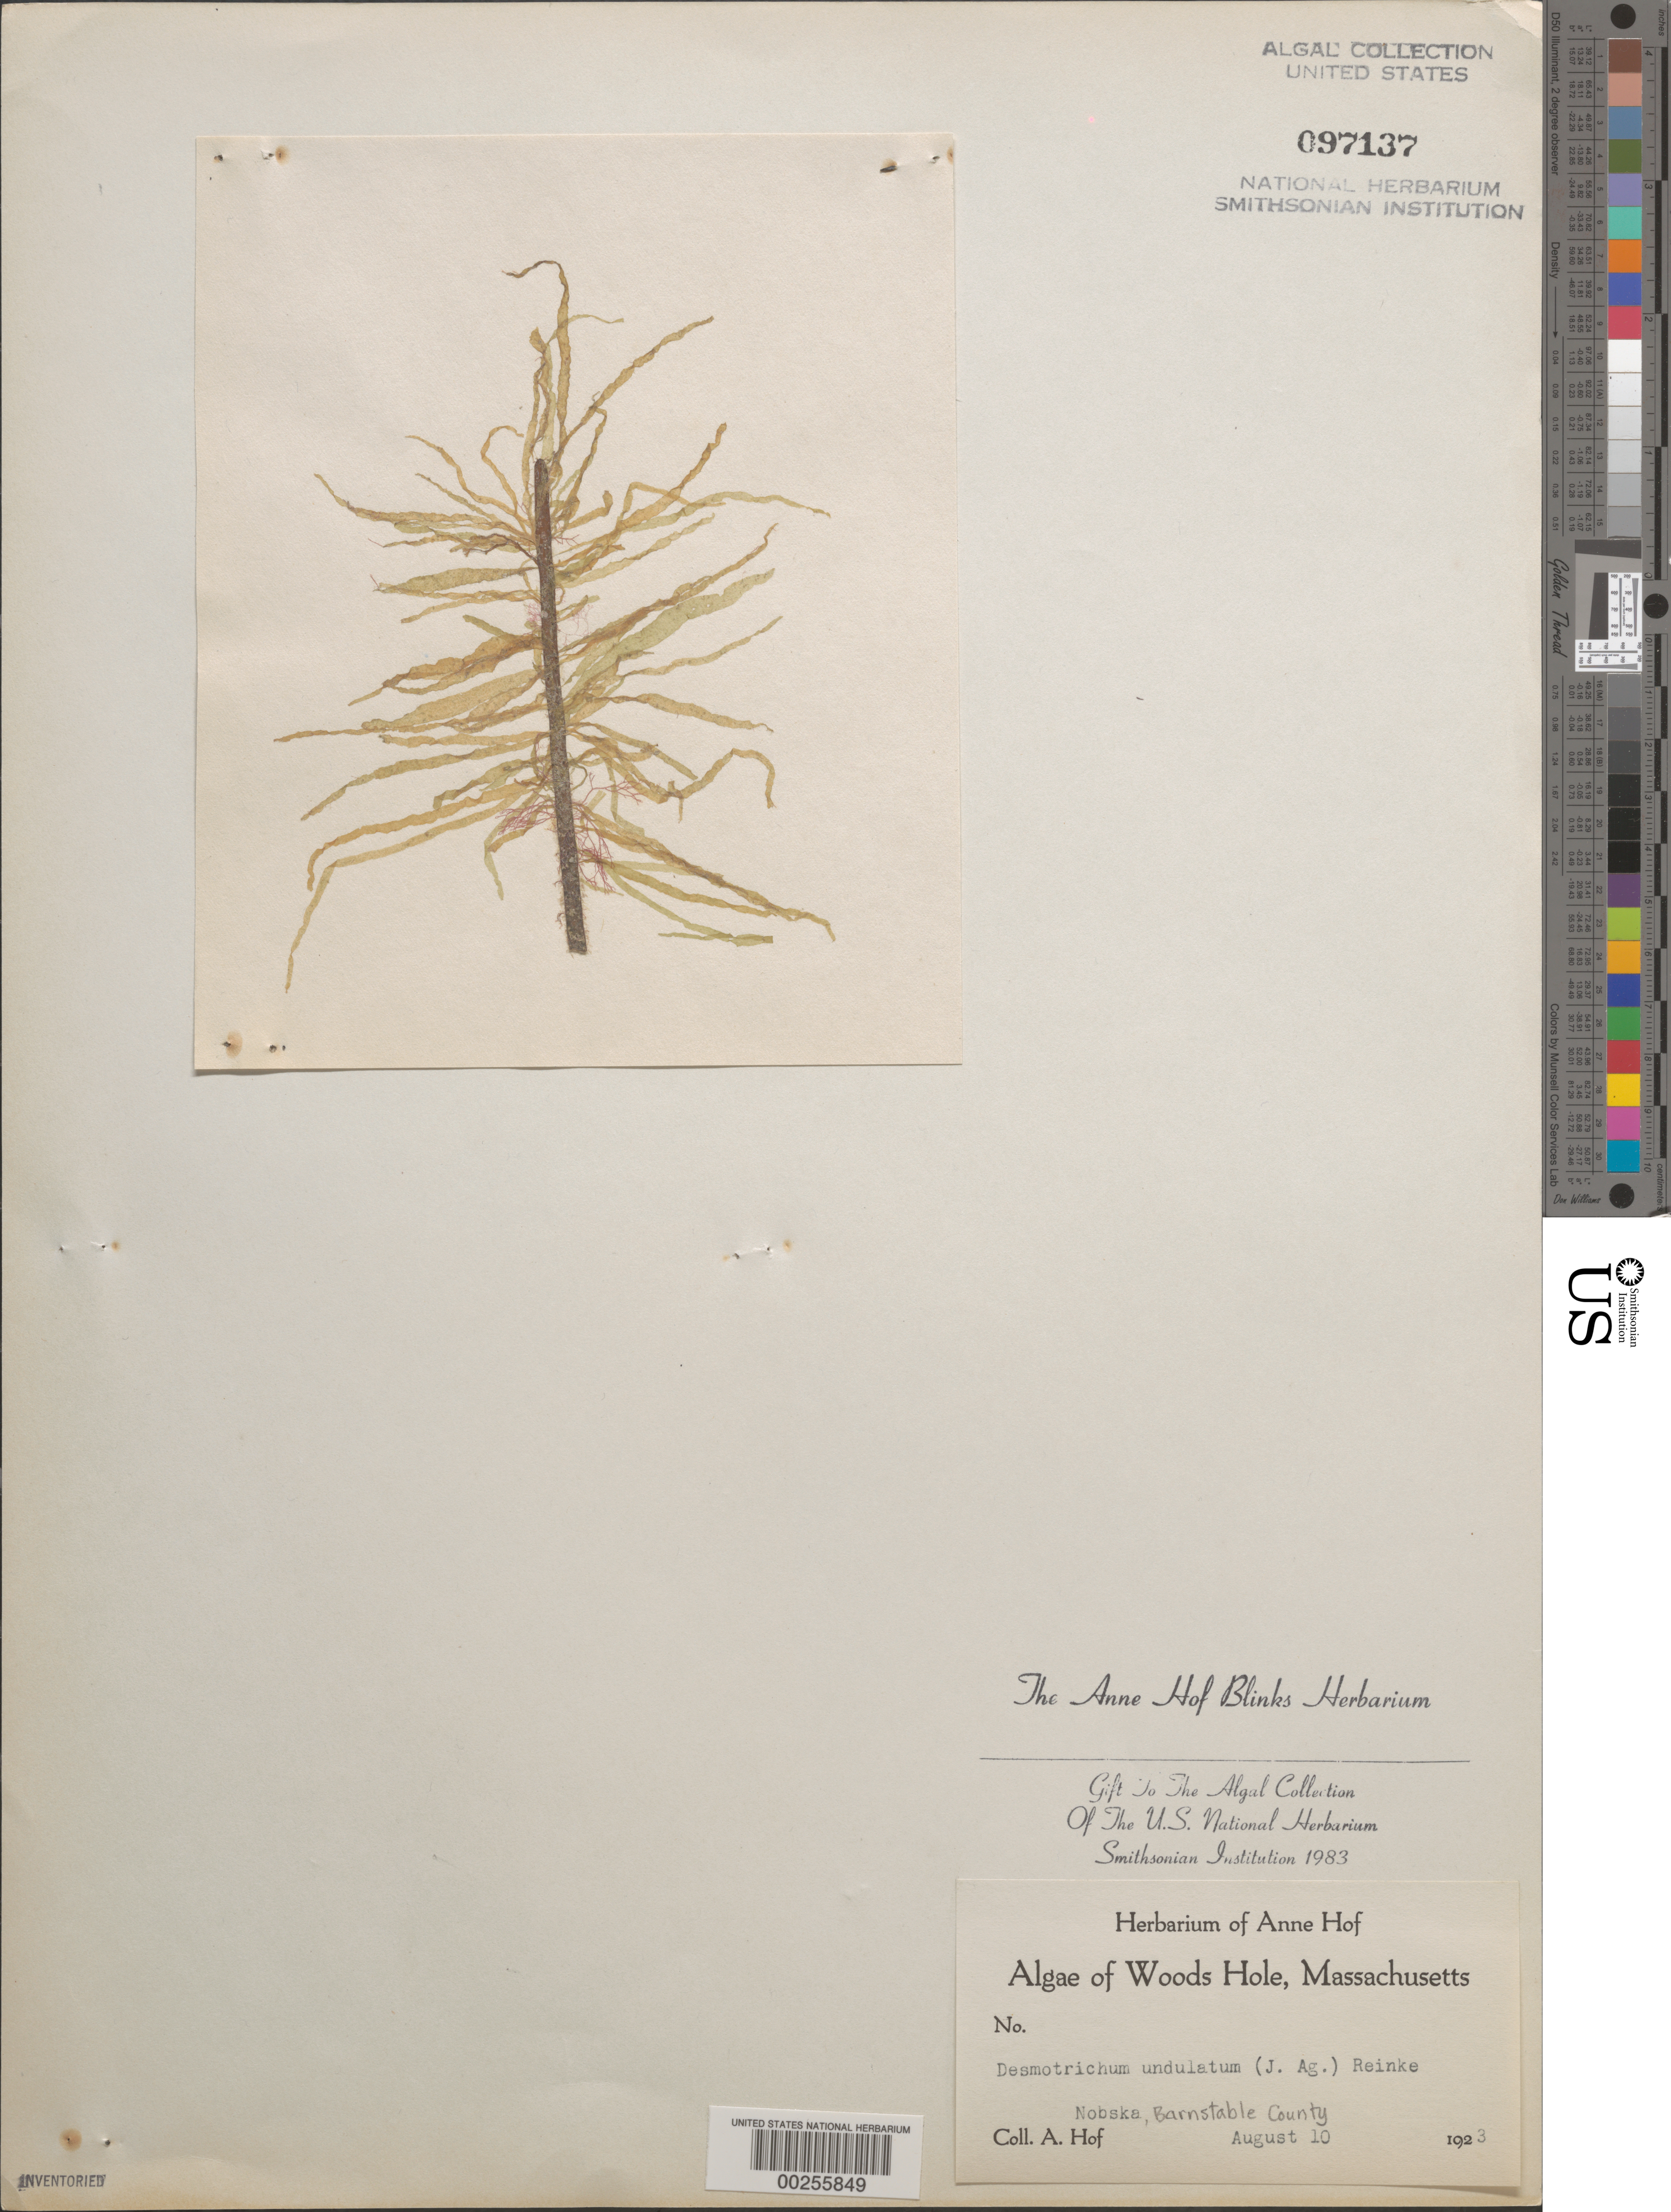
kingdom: Chromista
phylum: Ochrophyta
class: Phaeophyceae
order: Ectocarpales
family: Chordariaceae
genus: Punctaria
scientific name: Punctaria tenuissima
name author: (C. Agardh)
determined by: Algae name updating Project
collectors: A. Blinks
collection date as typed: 10 Aug 1923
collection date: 1923-08-10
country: United States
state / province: Massachusetts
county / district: Barnstable County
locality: Nobska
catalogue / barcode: US 97137